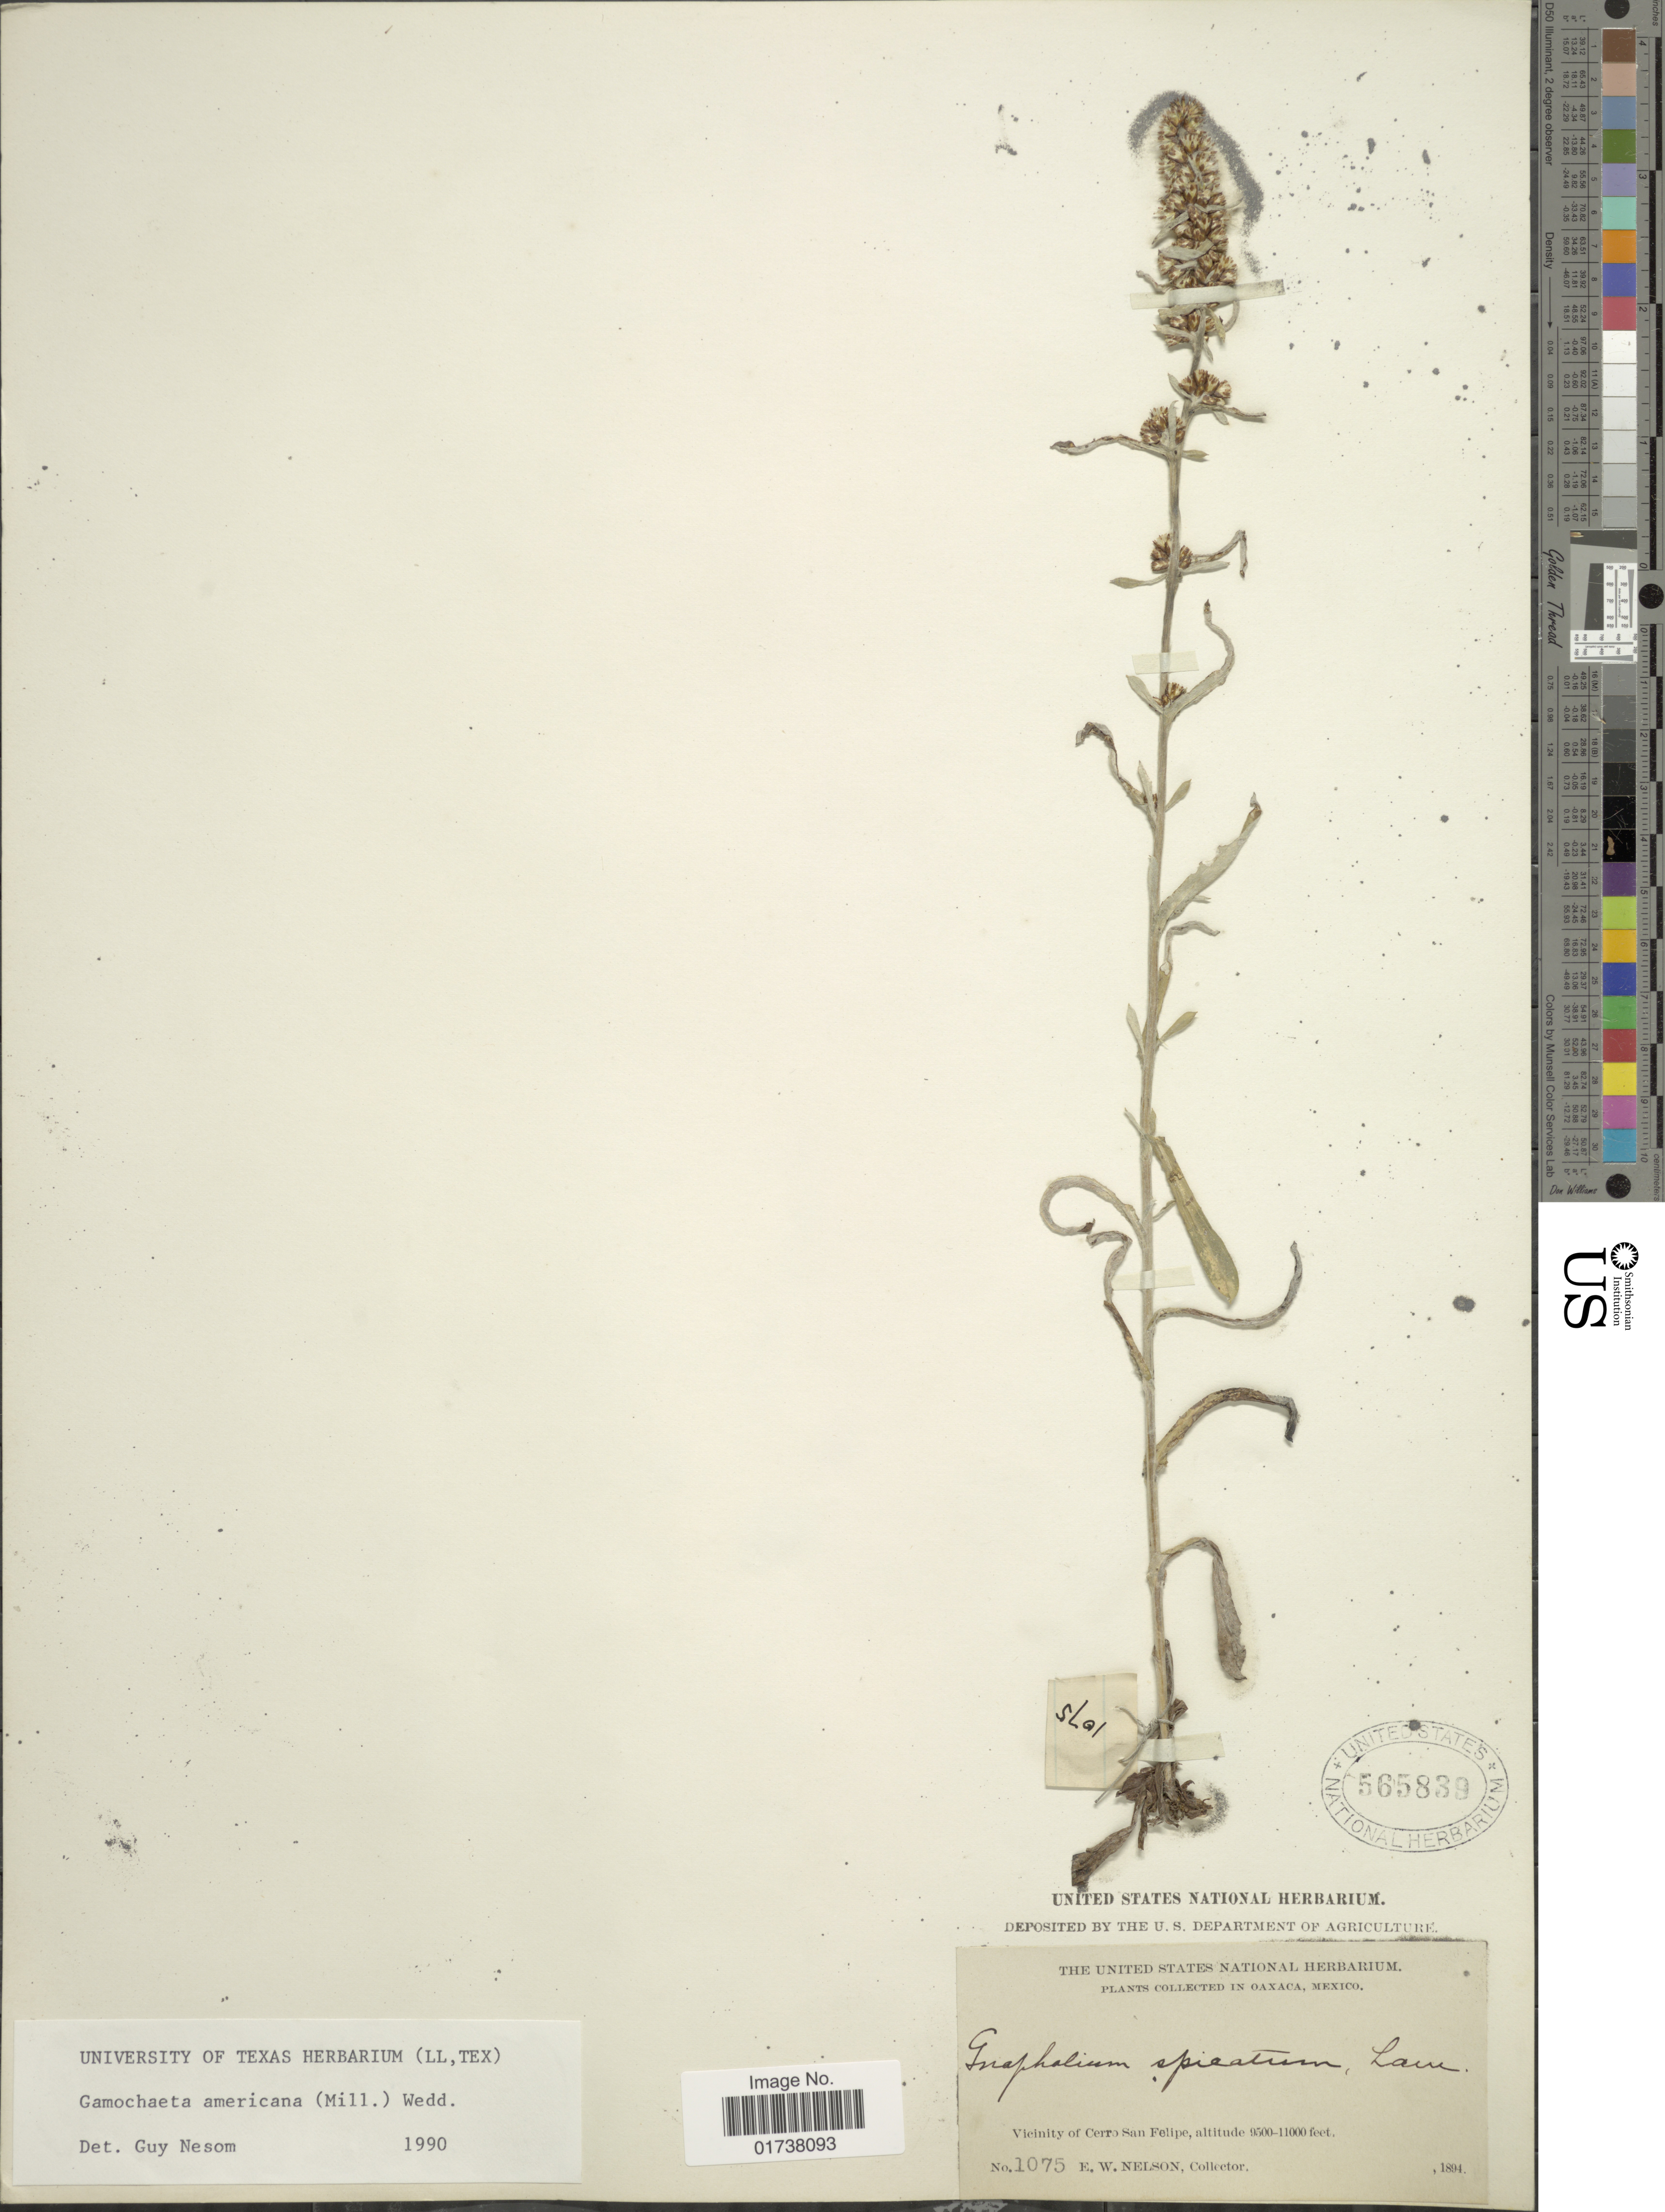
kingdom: Plantae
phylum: Tracheophyta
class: Magnoliopsida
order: Asterales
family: Asteraceae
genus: Gamochaeta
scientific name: Gamochaeta americana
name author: (Mill.) Wedd.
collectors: E. W. Nelson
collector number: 1075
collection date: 1894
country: Mexico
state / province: Oaxaca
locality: Vicinity of Cerro San Felipe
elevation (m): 2896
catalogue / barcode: US 565839